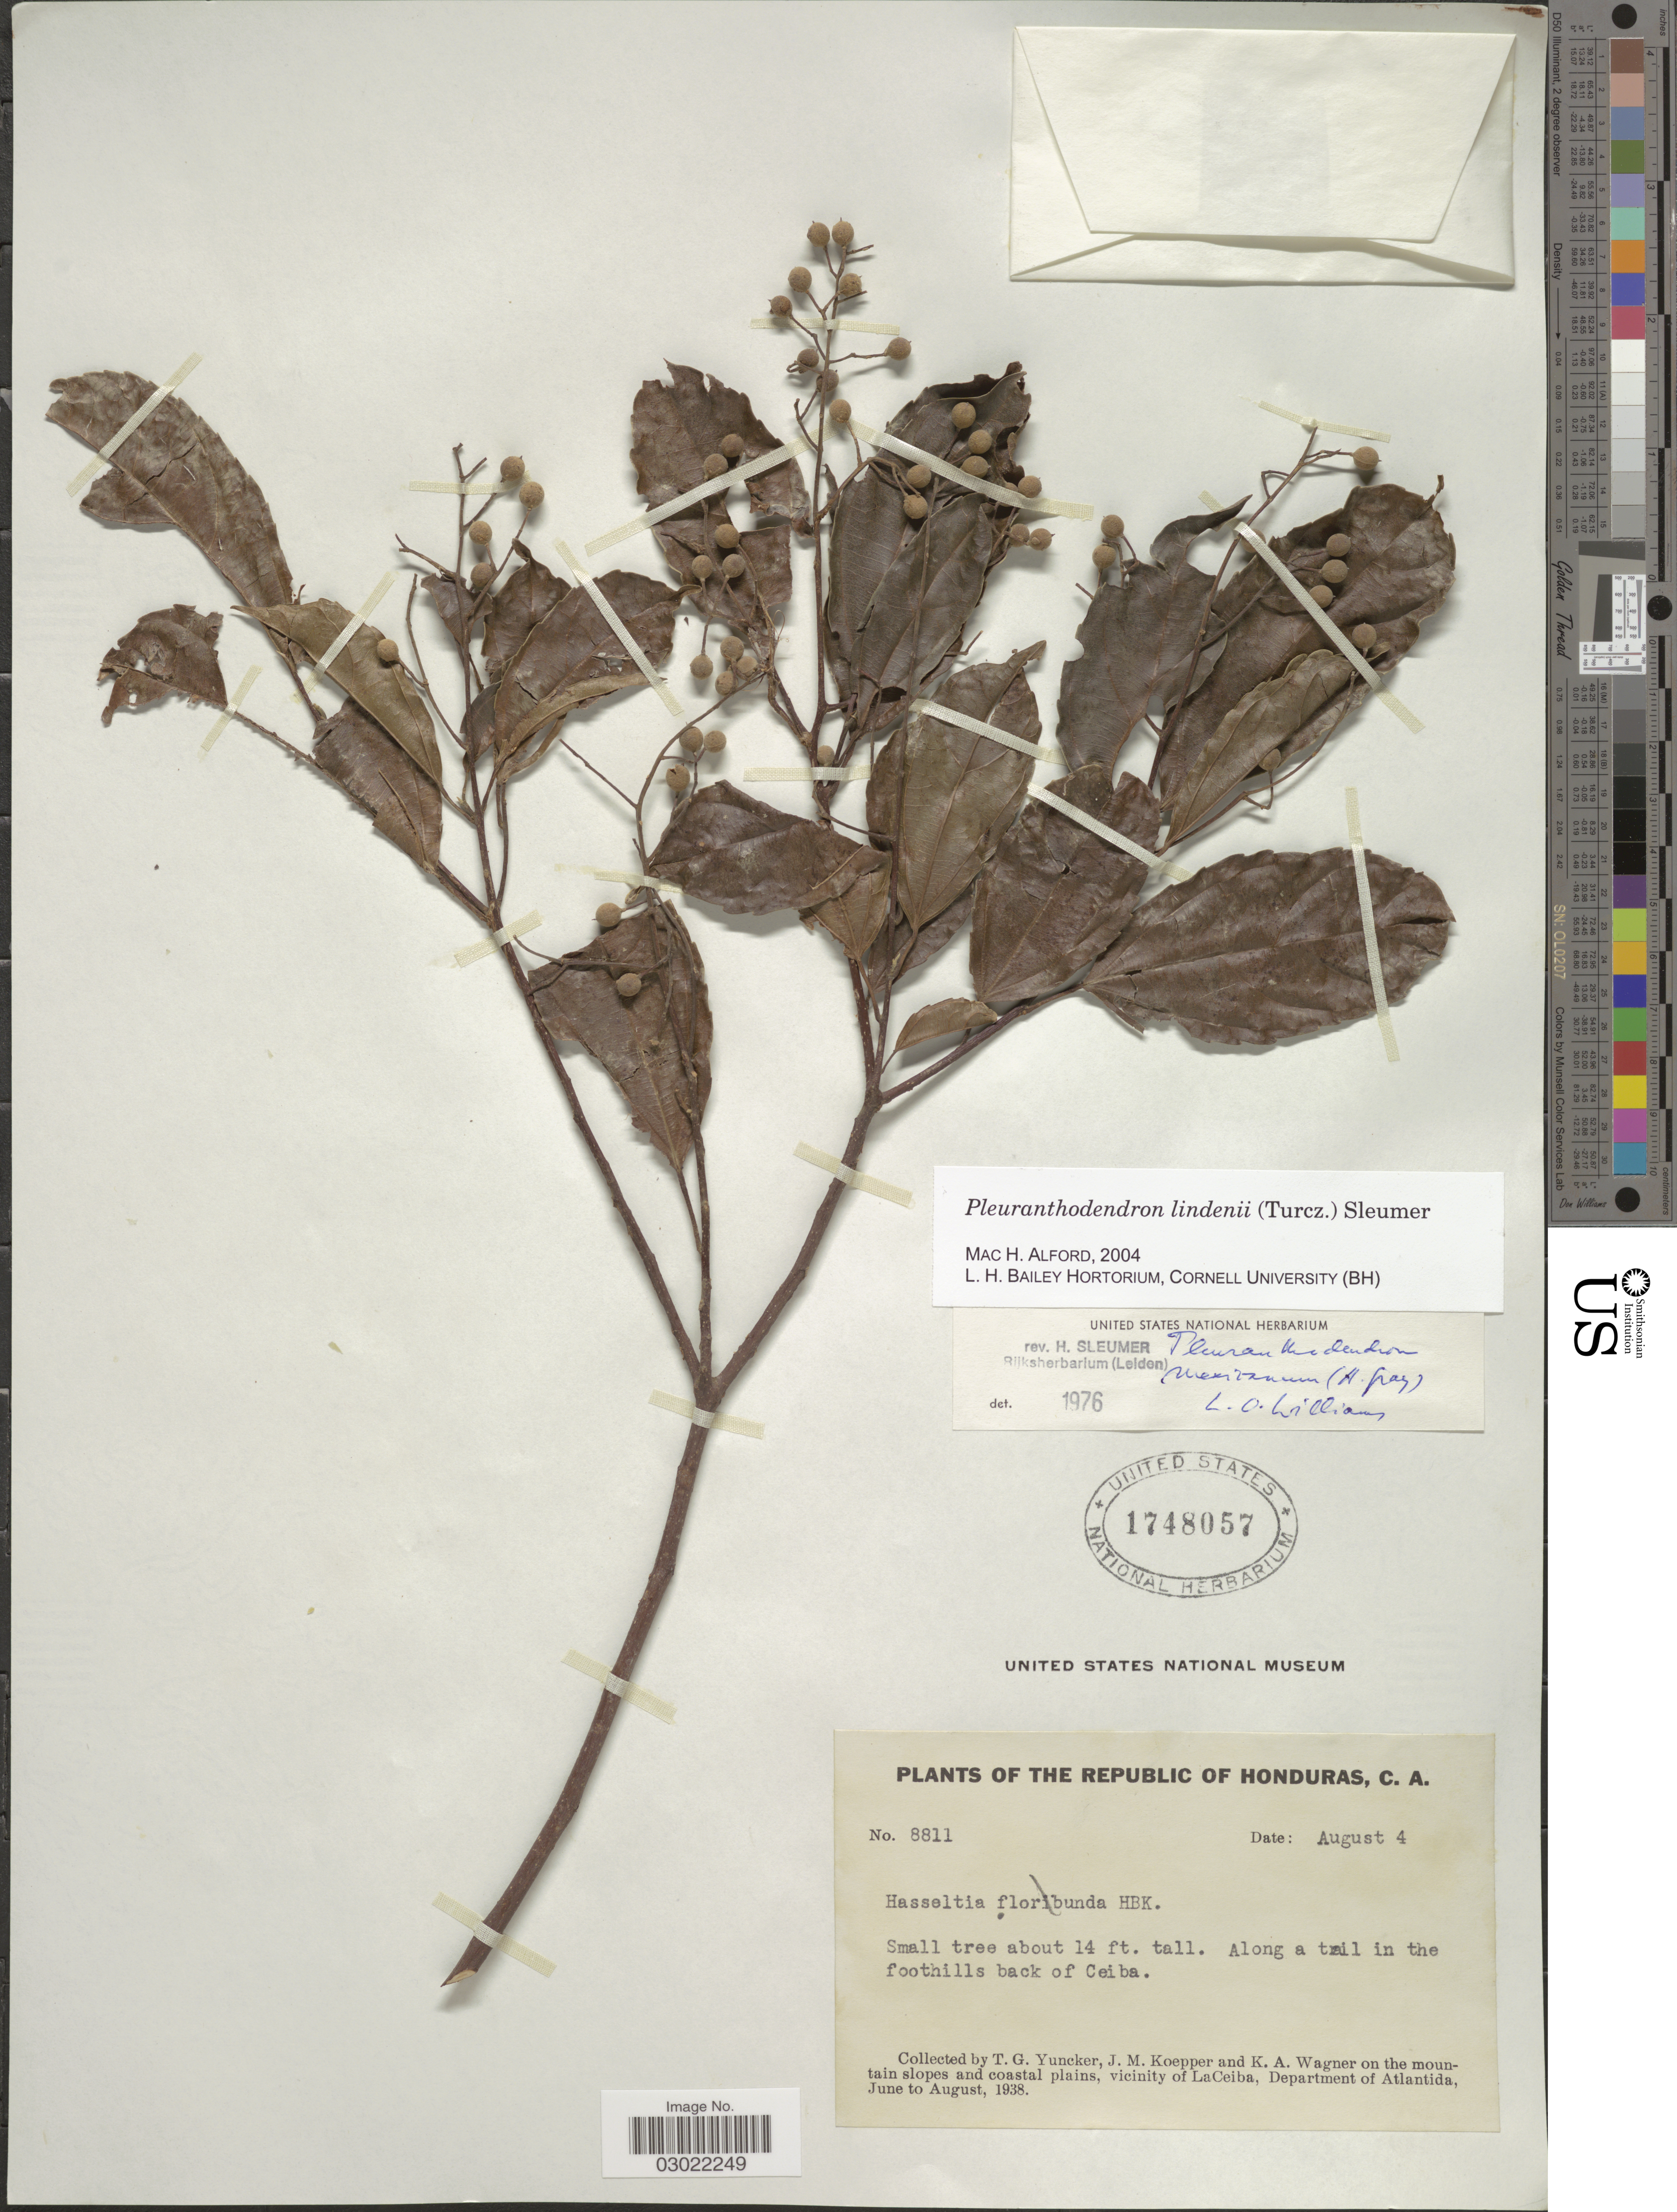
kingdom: Plantae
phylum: Tracheophyta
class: Magnoliopsida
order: Malpighiales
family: Salicaceae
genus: Pleuranthodendron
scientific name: Pleuranthodendron lindenii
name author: (Turcz.) Sleumer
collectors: T. G. Yuncker, J. M. Koepper & K. A. Wagner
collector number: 8811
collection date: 1938-08-04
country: Honduras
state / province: Atlántida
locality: Along a trail in the foothills back of Ceiba. On the mountain slopes and coastal plains, vicinity of LaCeiba, Department of Atlantida.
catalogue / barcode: US 1748057